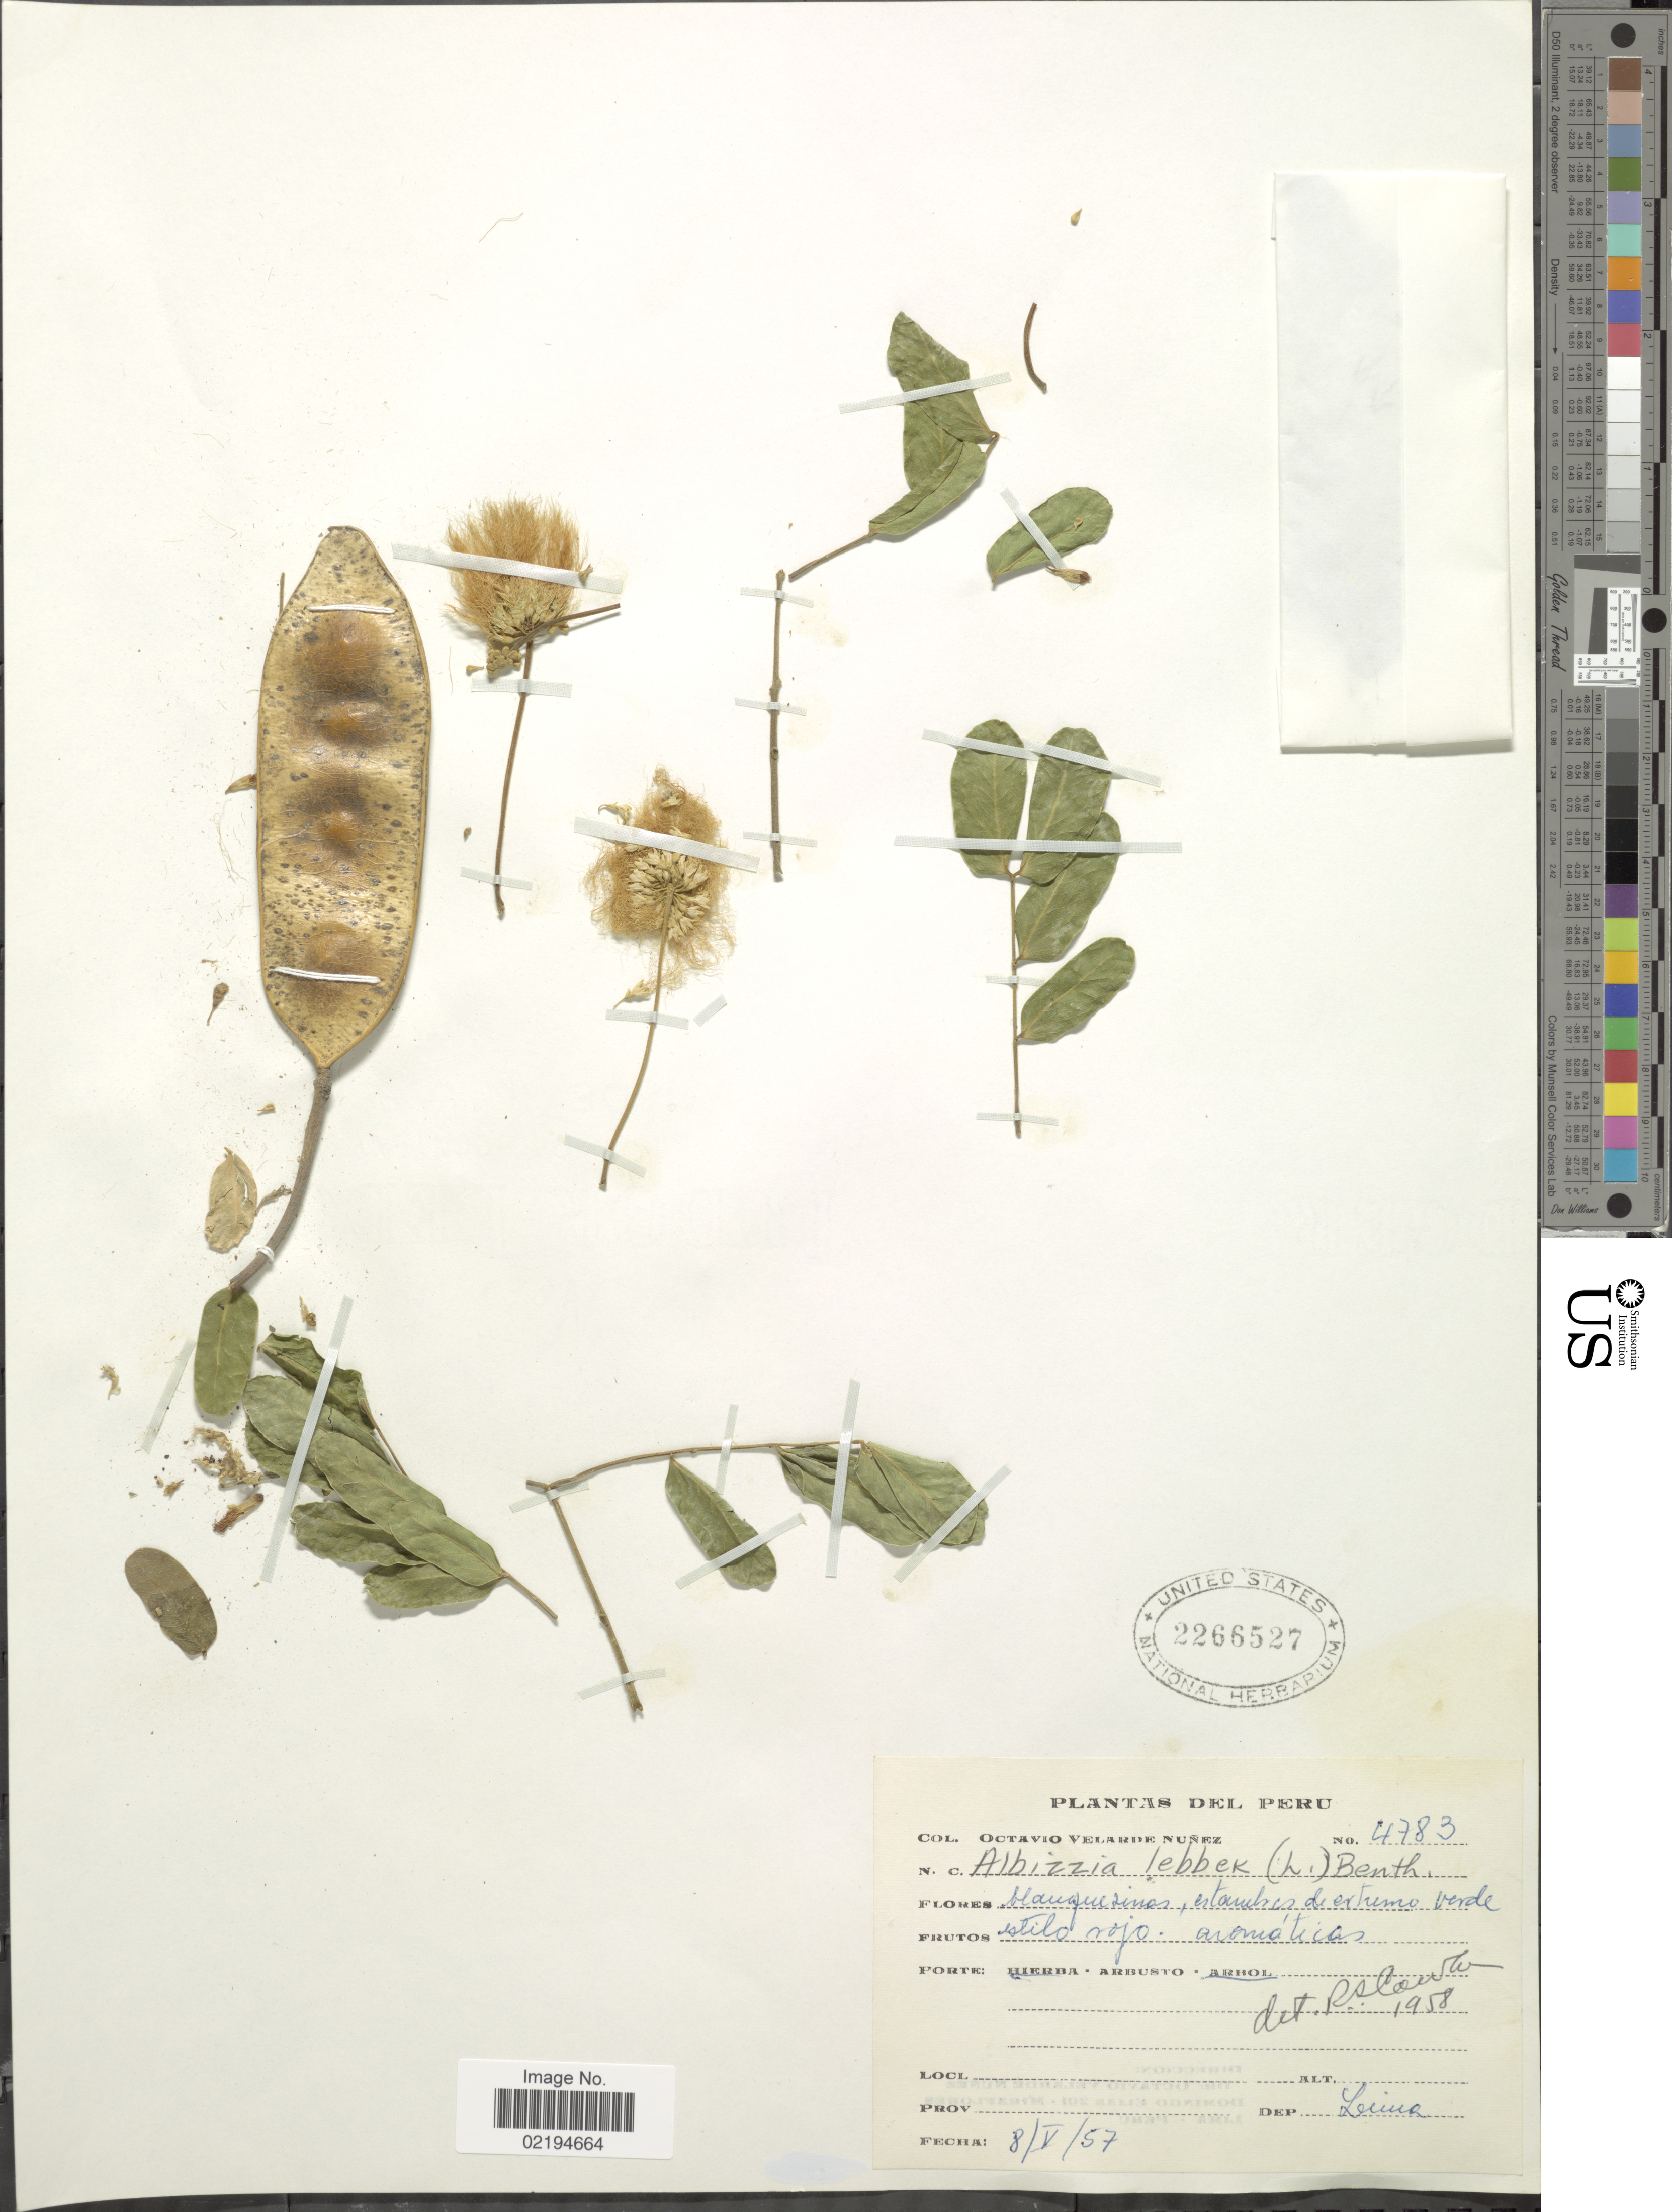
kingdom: Plantae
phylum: Tracheophyta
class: Magnoliopsida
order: Fabales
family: Fabaceae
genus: Albizia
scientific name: Albizia lebbeck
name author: (L.) Benth.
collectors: O. Velarde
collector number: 4783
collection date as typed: Transcribed d/m/y: 8/5/57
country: Peru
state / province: Lima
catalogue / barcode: US 2266527